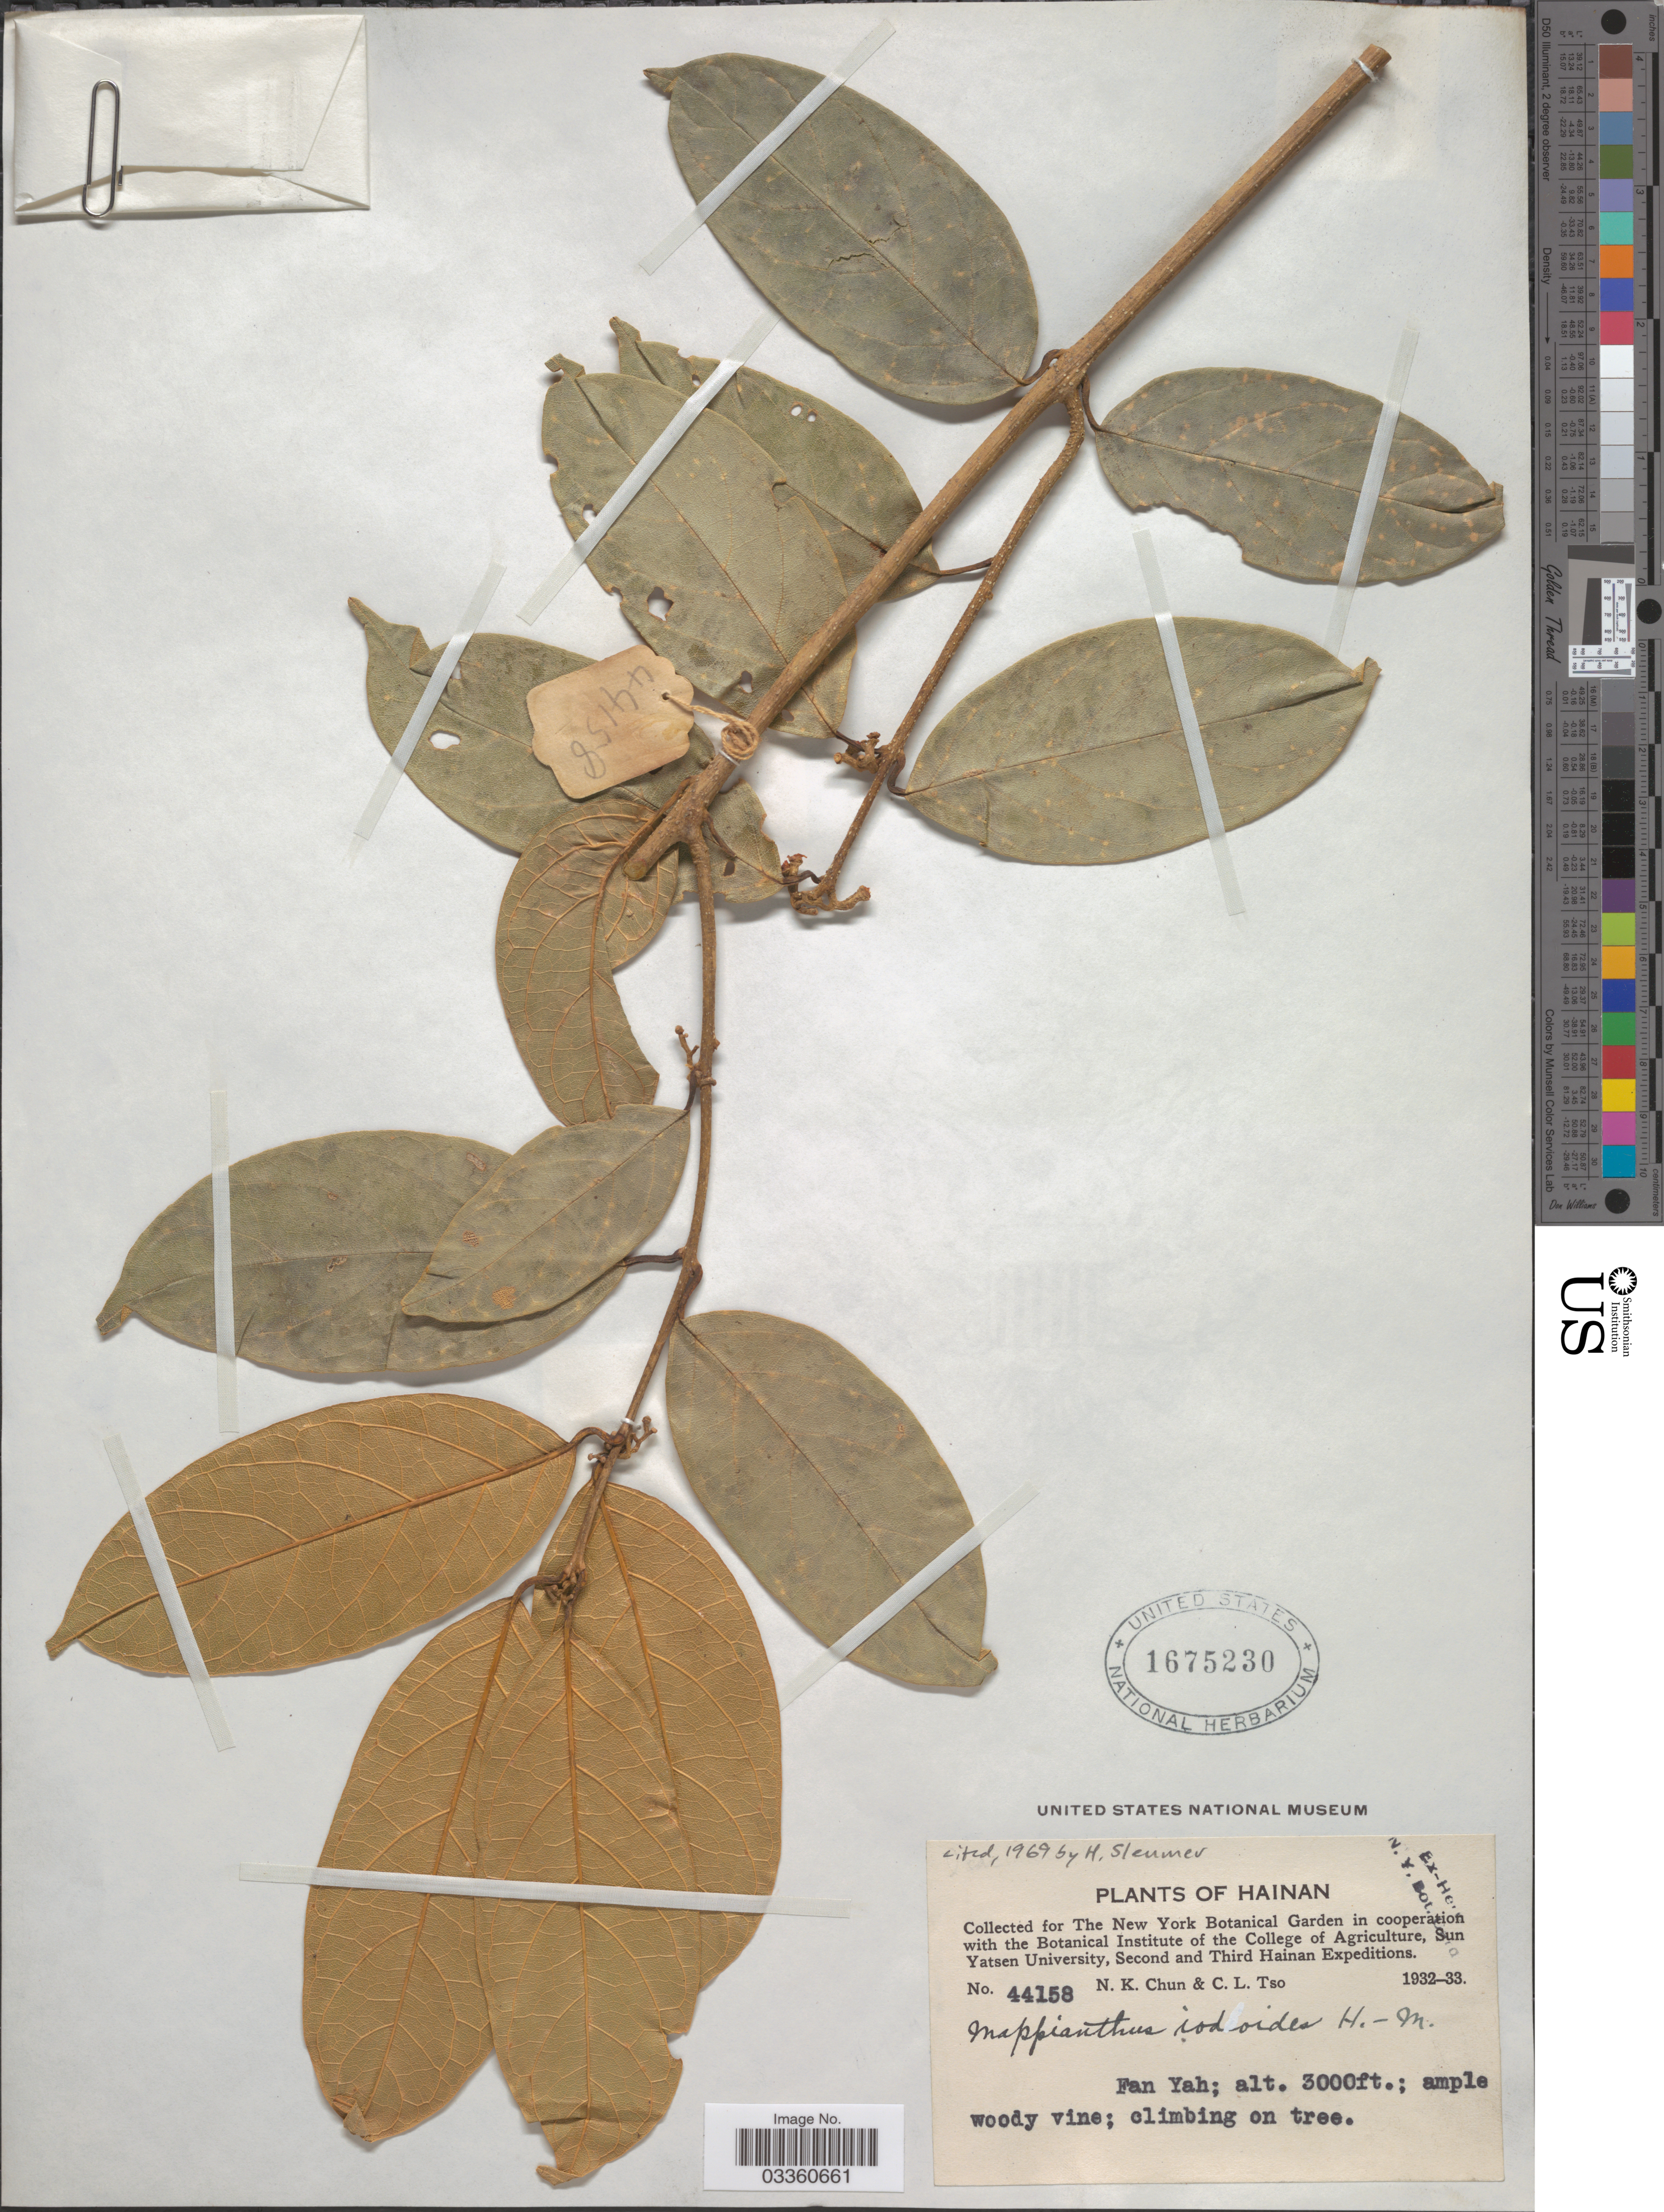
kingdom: Plantae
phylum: Tracheophyta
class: Magnoliopsida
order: Icacinales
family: Icacinaceae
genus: Mappianthus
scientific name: Mappianthus iodoides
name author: Hand.-Mazz.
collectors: N. K. Chun & C. Tso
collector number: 44158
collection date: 1932/1933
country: China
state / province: Hainan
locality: Fan Yah.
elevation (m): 914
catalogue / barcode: US 1675230